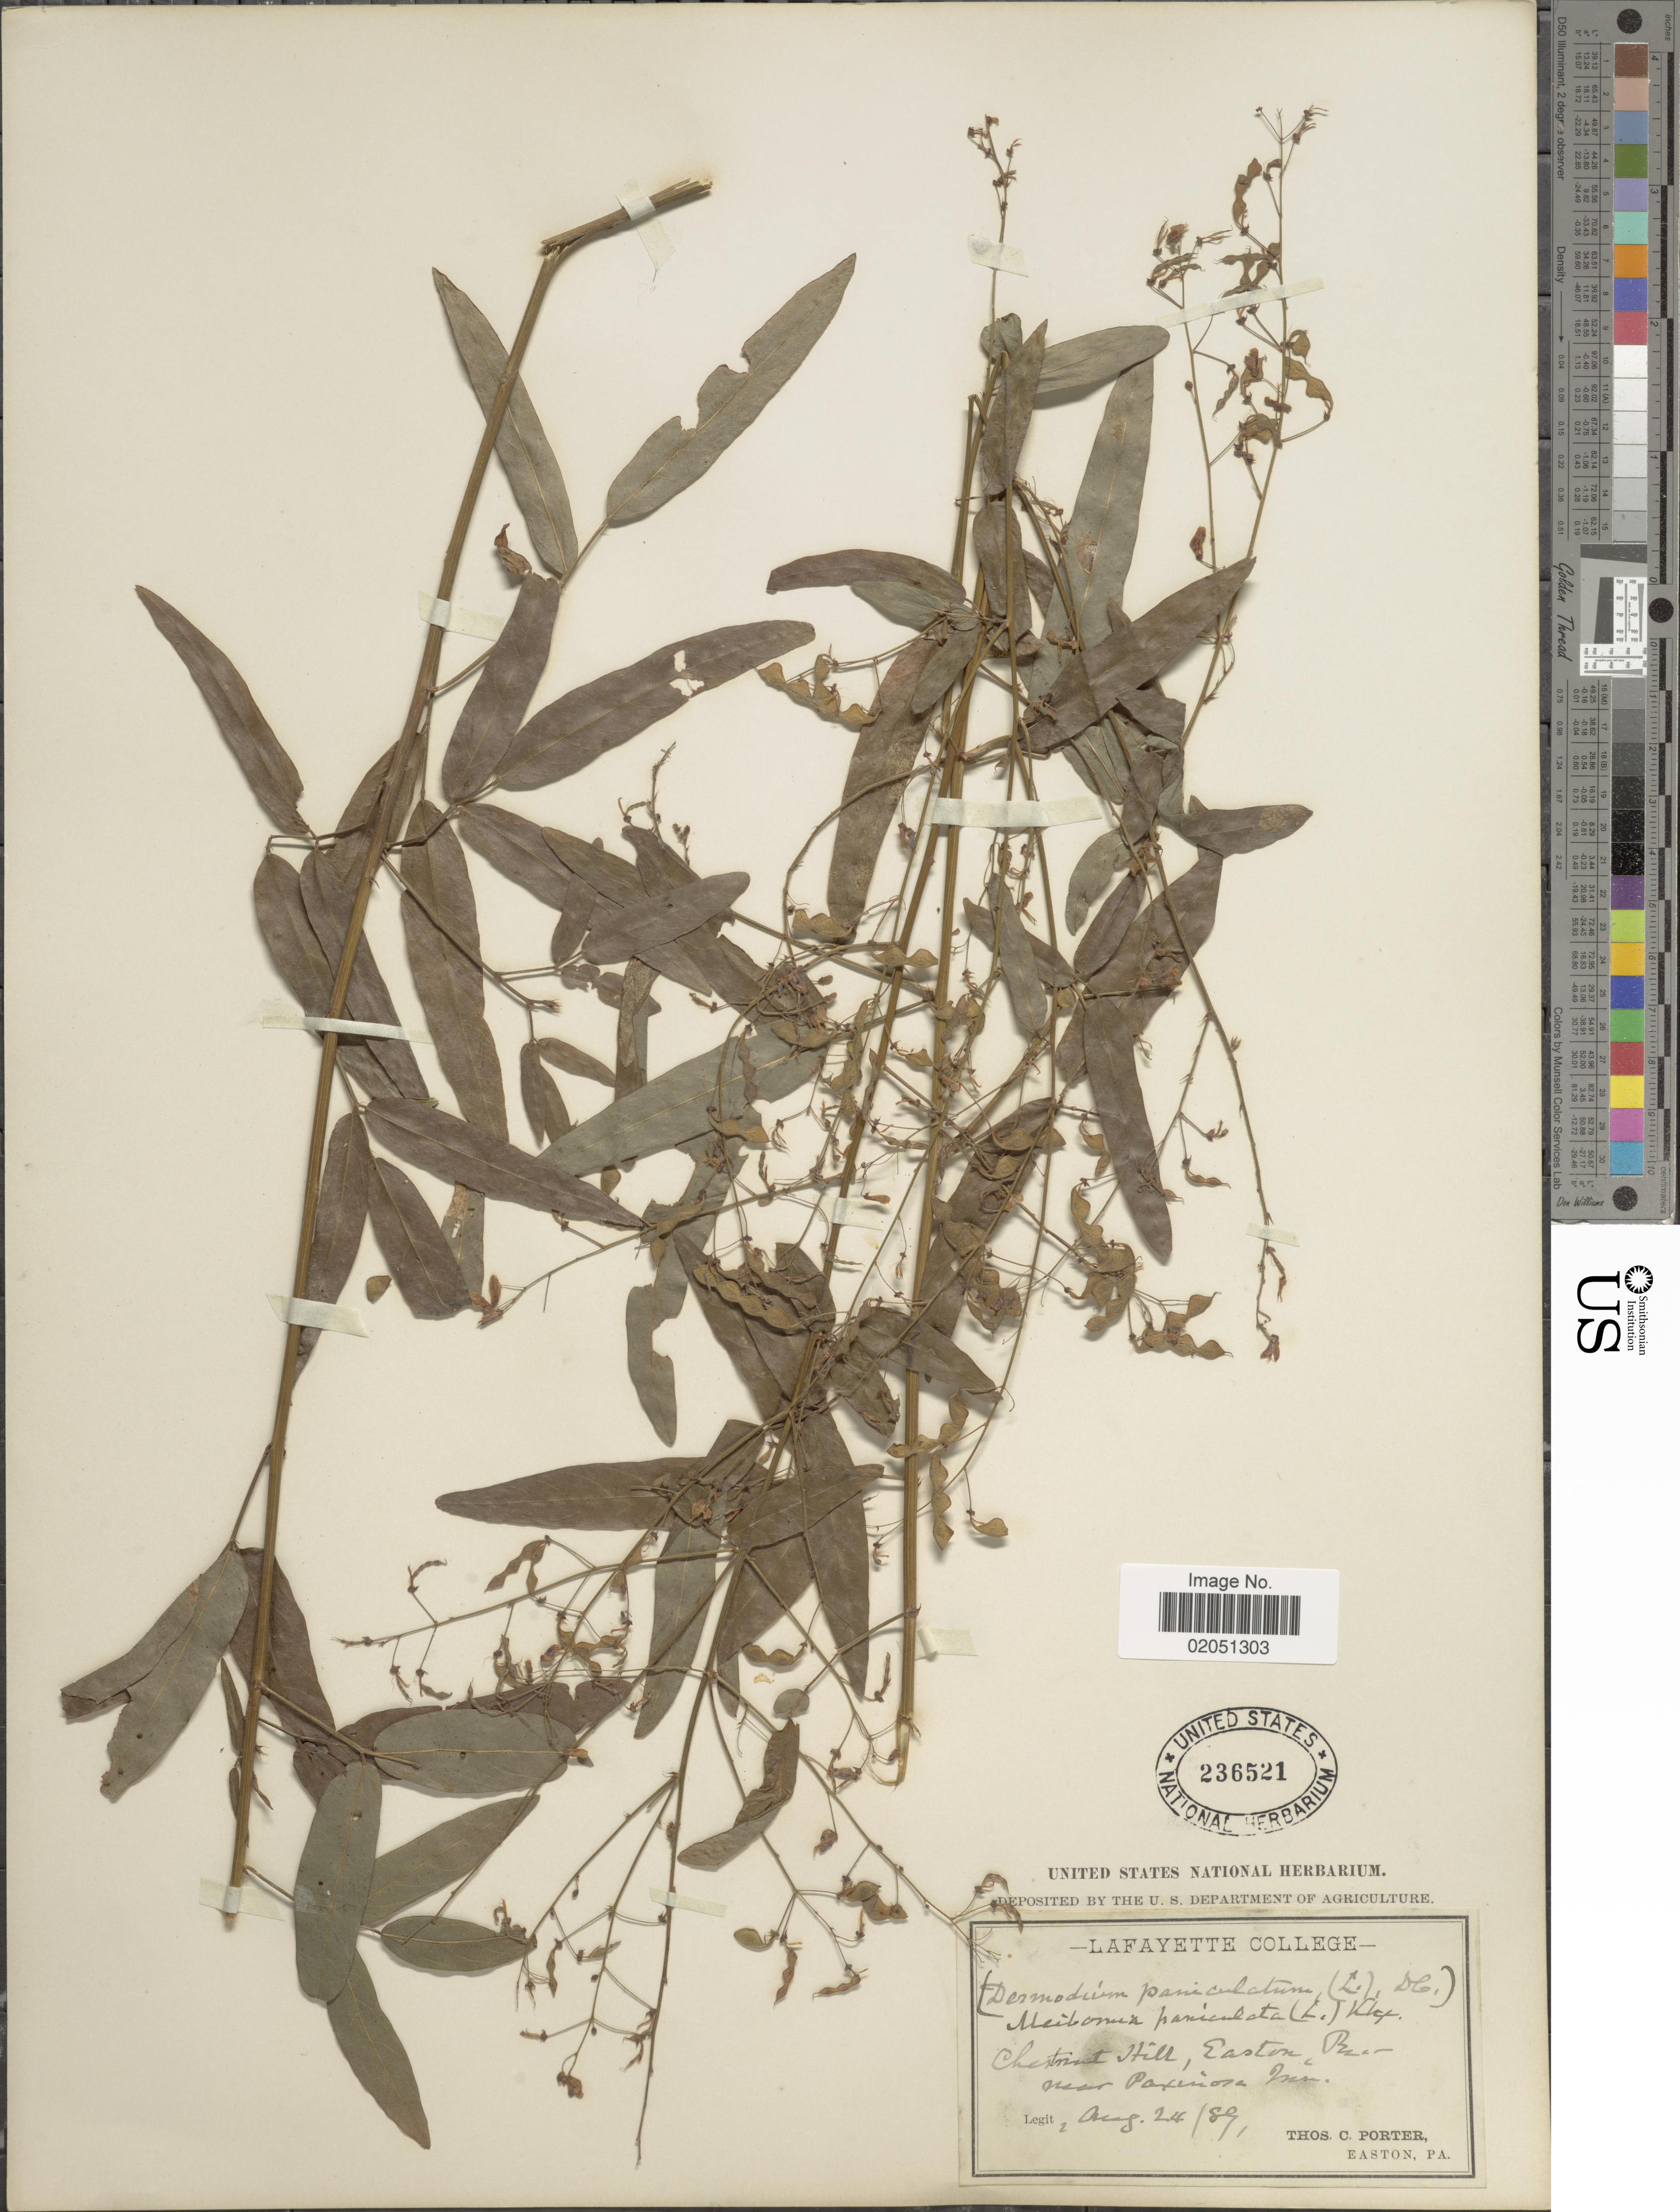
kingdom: Plantae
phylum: Tracheophyta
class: Magnoliopsida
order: Fabales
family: Fabaceae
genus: Desmodium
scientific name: Desmodium paniculatum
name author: (L.) DC.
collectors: T. Porter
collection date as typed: Transcribed d/m/y: 24/8/89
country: United States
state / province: Pennsylvania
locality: Lafayette College, Chestnut Hill, Easton [illegible text] near Paxinosa Inn.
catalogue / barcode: US 236521